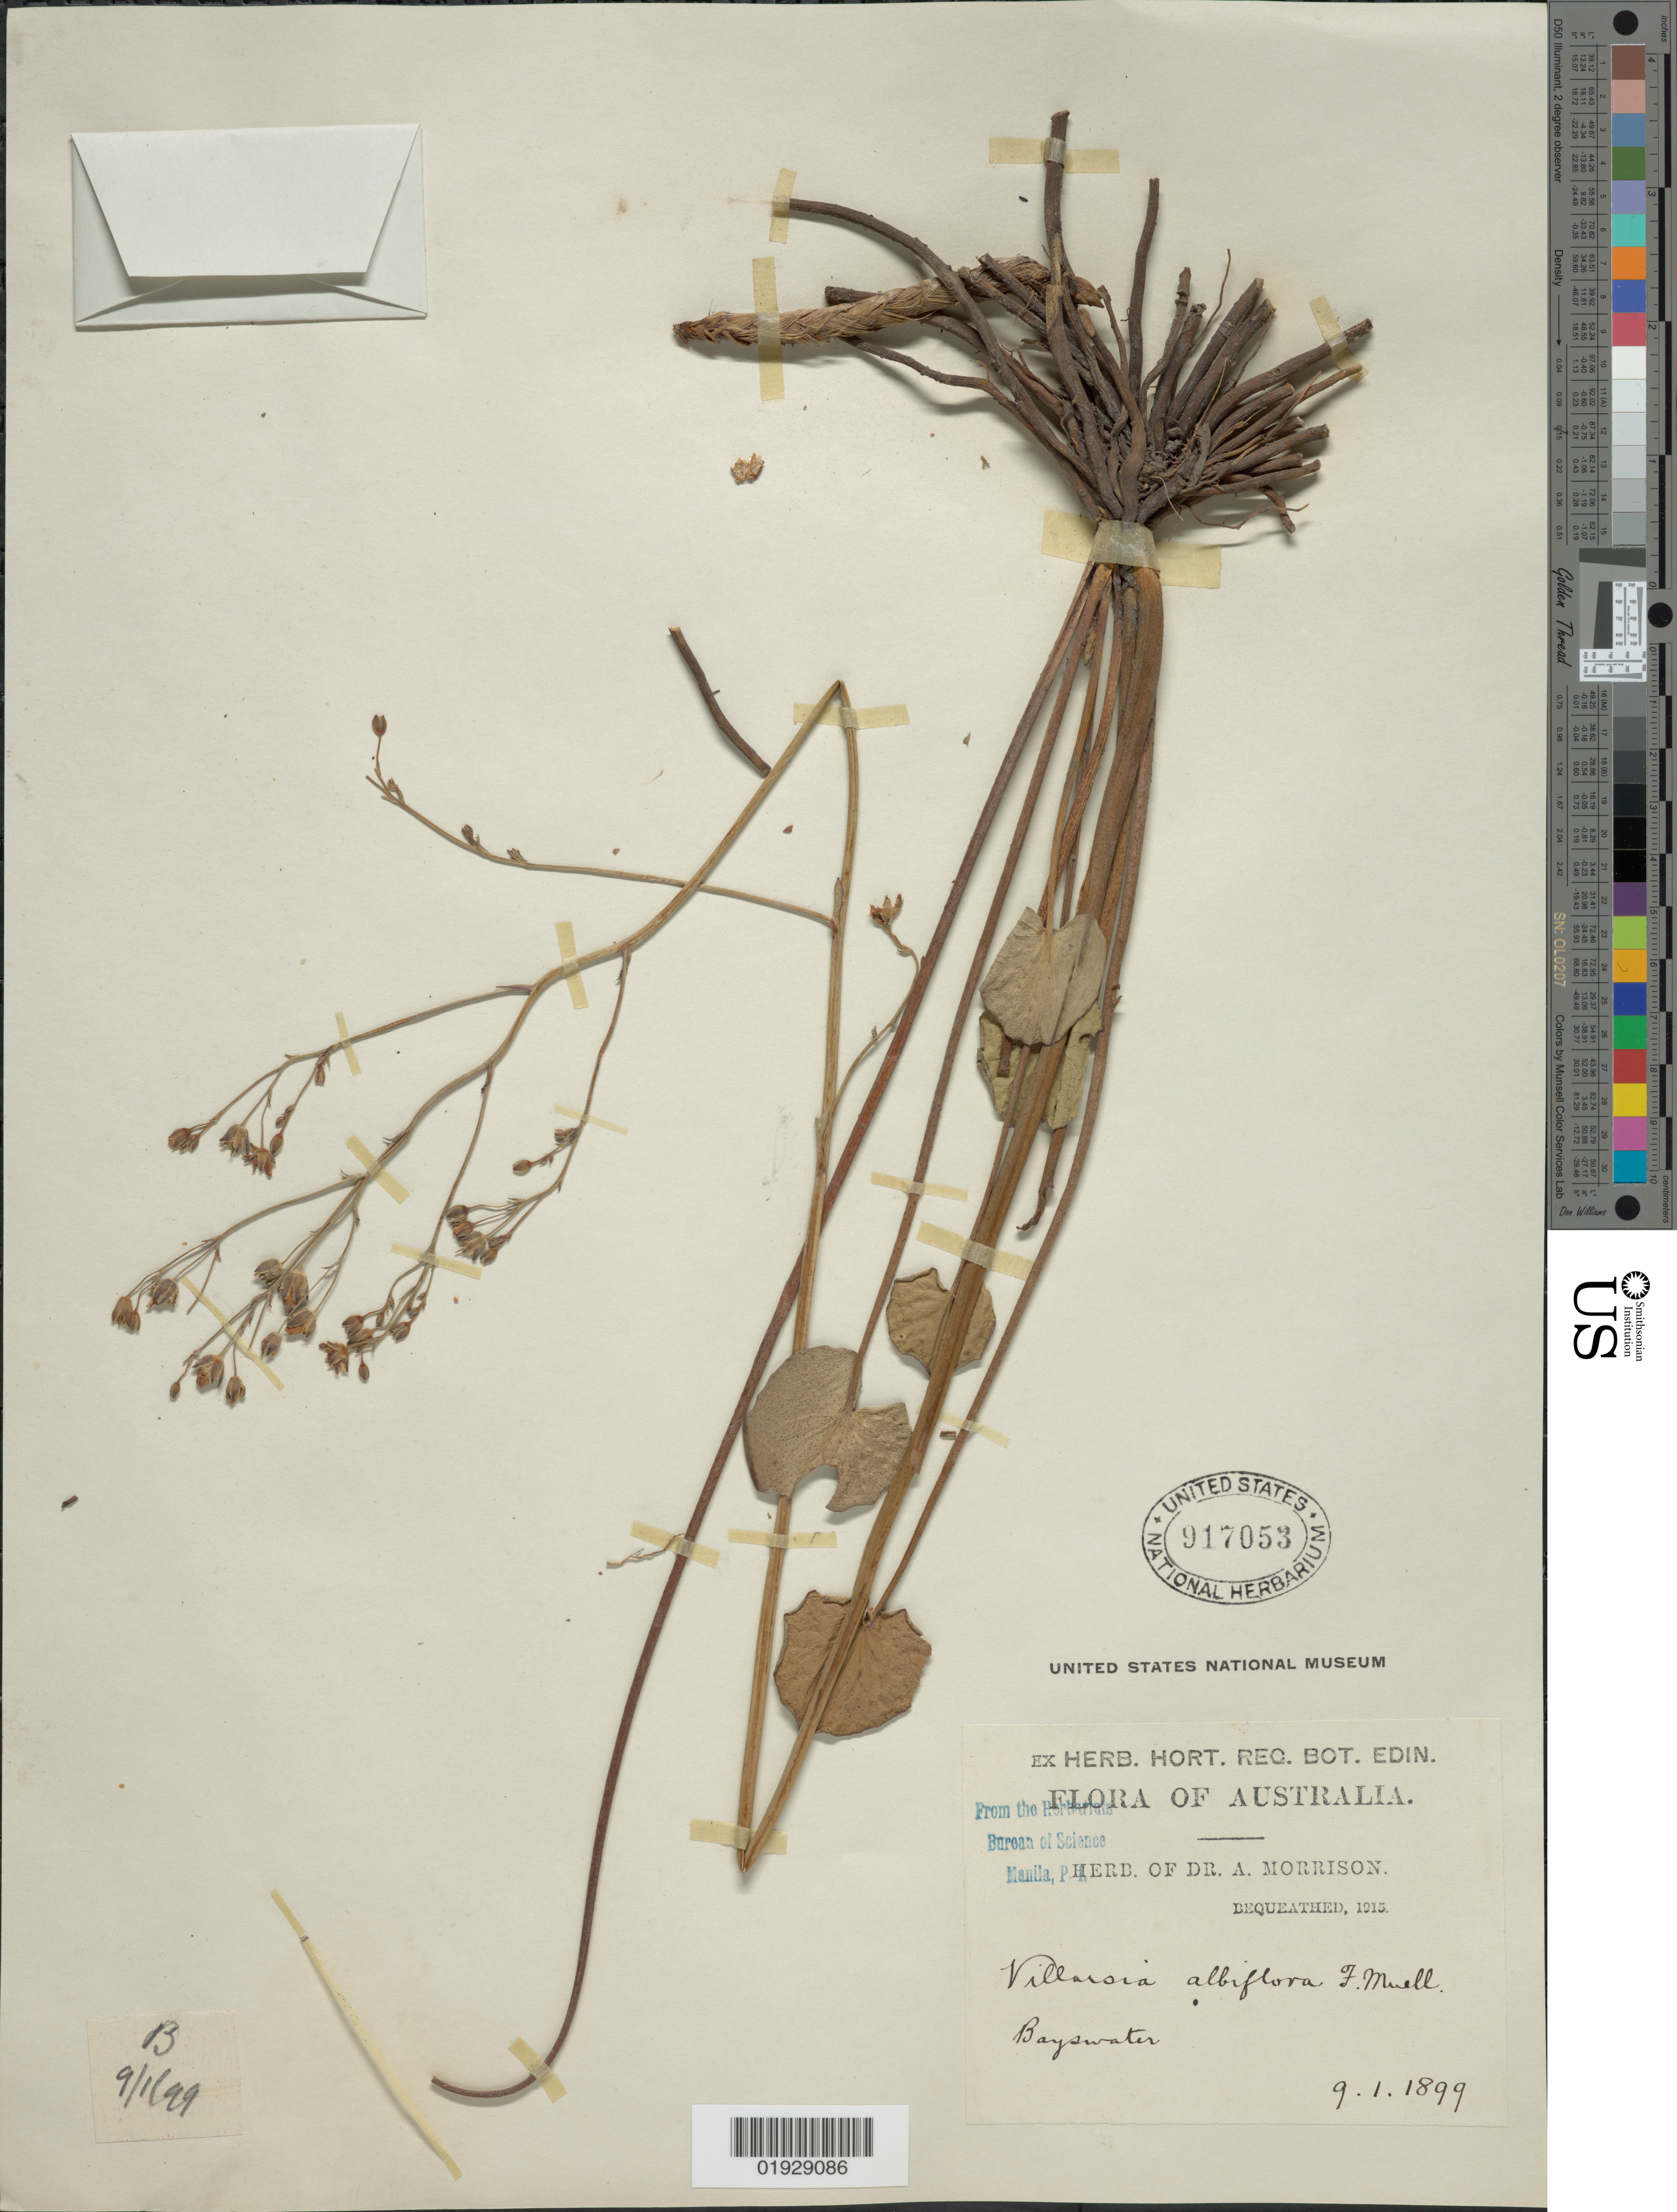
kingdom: Plantae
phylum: Tracheophyta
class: Magnoliopsida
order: Asterales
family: Menyanthaceae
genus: Villarsia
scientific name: Villarsia albiflora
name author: F. Muell.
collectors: A. Morrison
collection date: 1899-01-09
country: Australia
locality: Bayswater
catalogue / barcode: US 917053